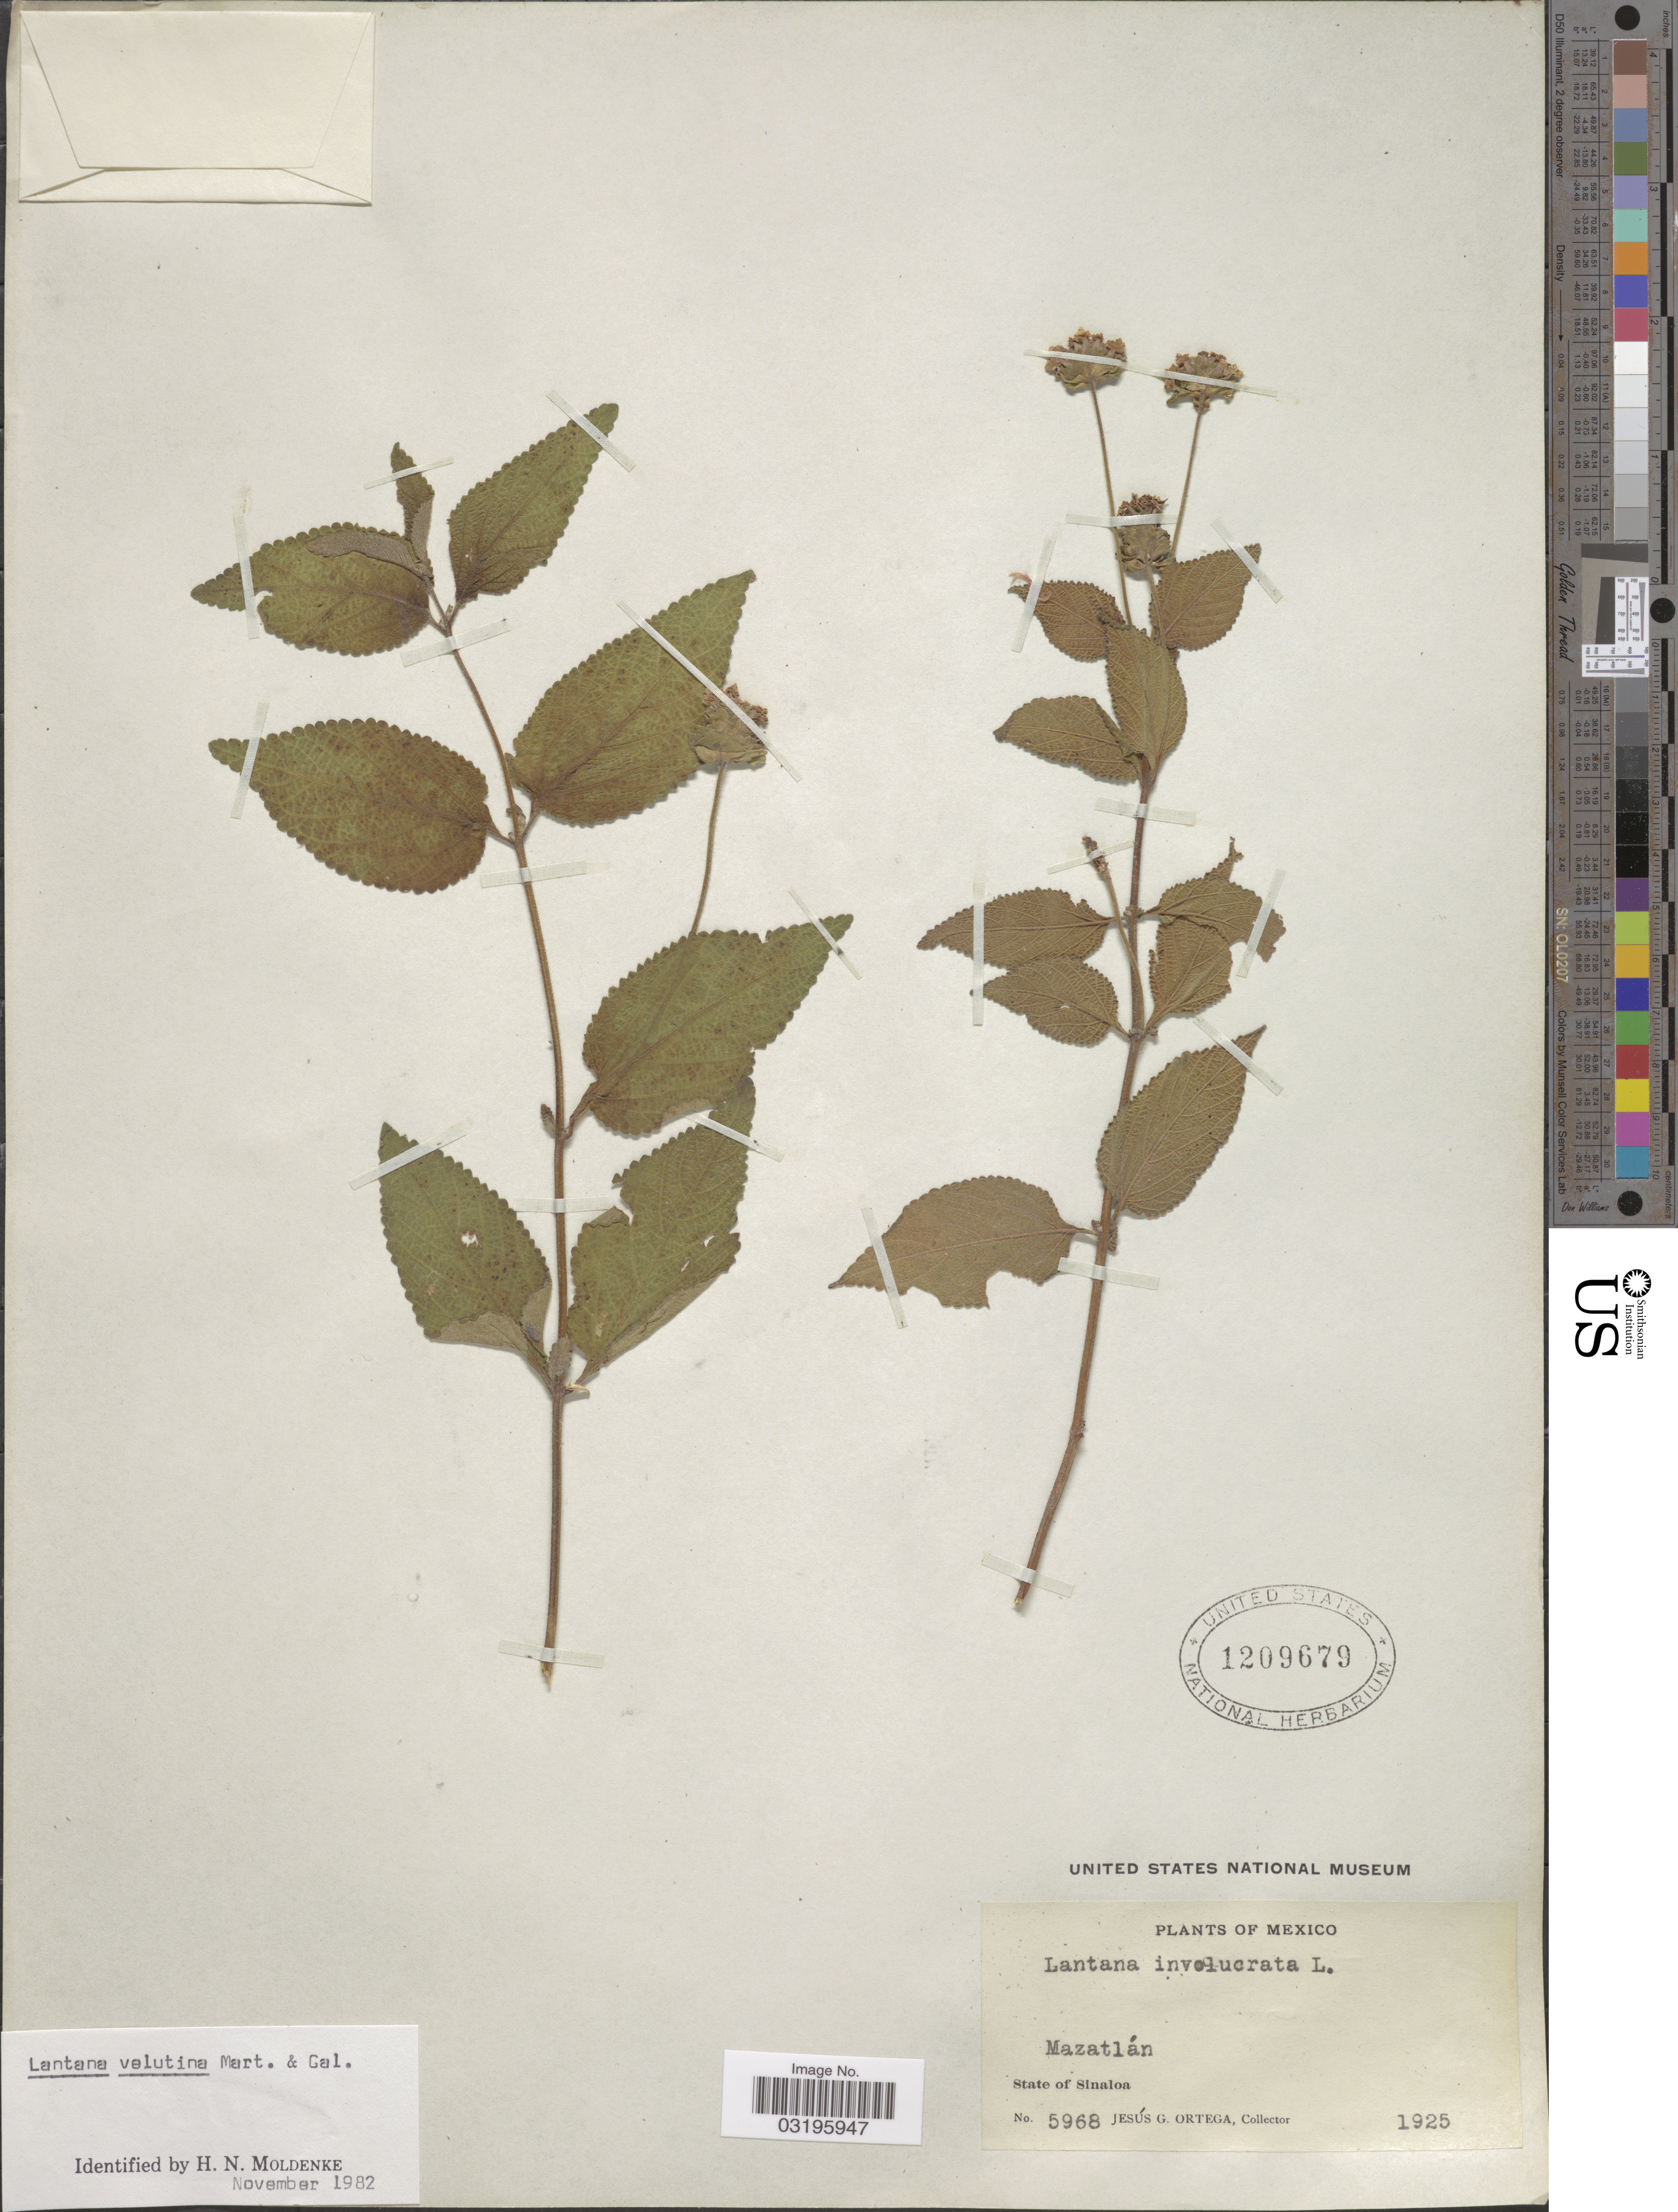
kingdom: Plantae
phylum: Tracheophyta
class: Magnoliopsida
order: Lamiales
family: Verbenaceae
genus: Lantana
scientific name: Lantana velutina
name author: M. Martens & Galeotti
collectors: J. Ortega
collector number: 5968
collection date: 1925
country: Mexico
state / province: Sinaloa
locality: Mazatlán.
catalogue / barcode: US 1209679